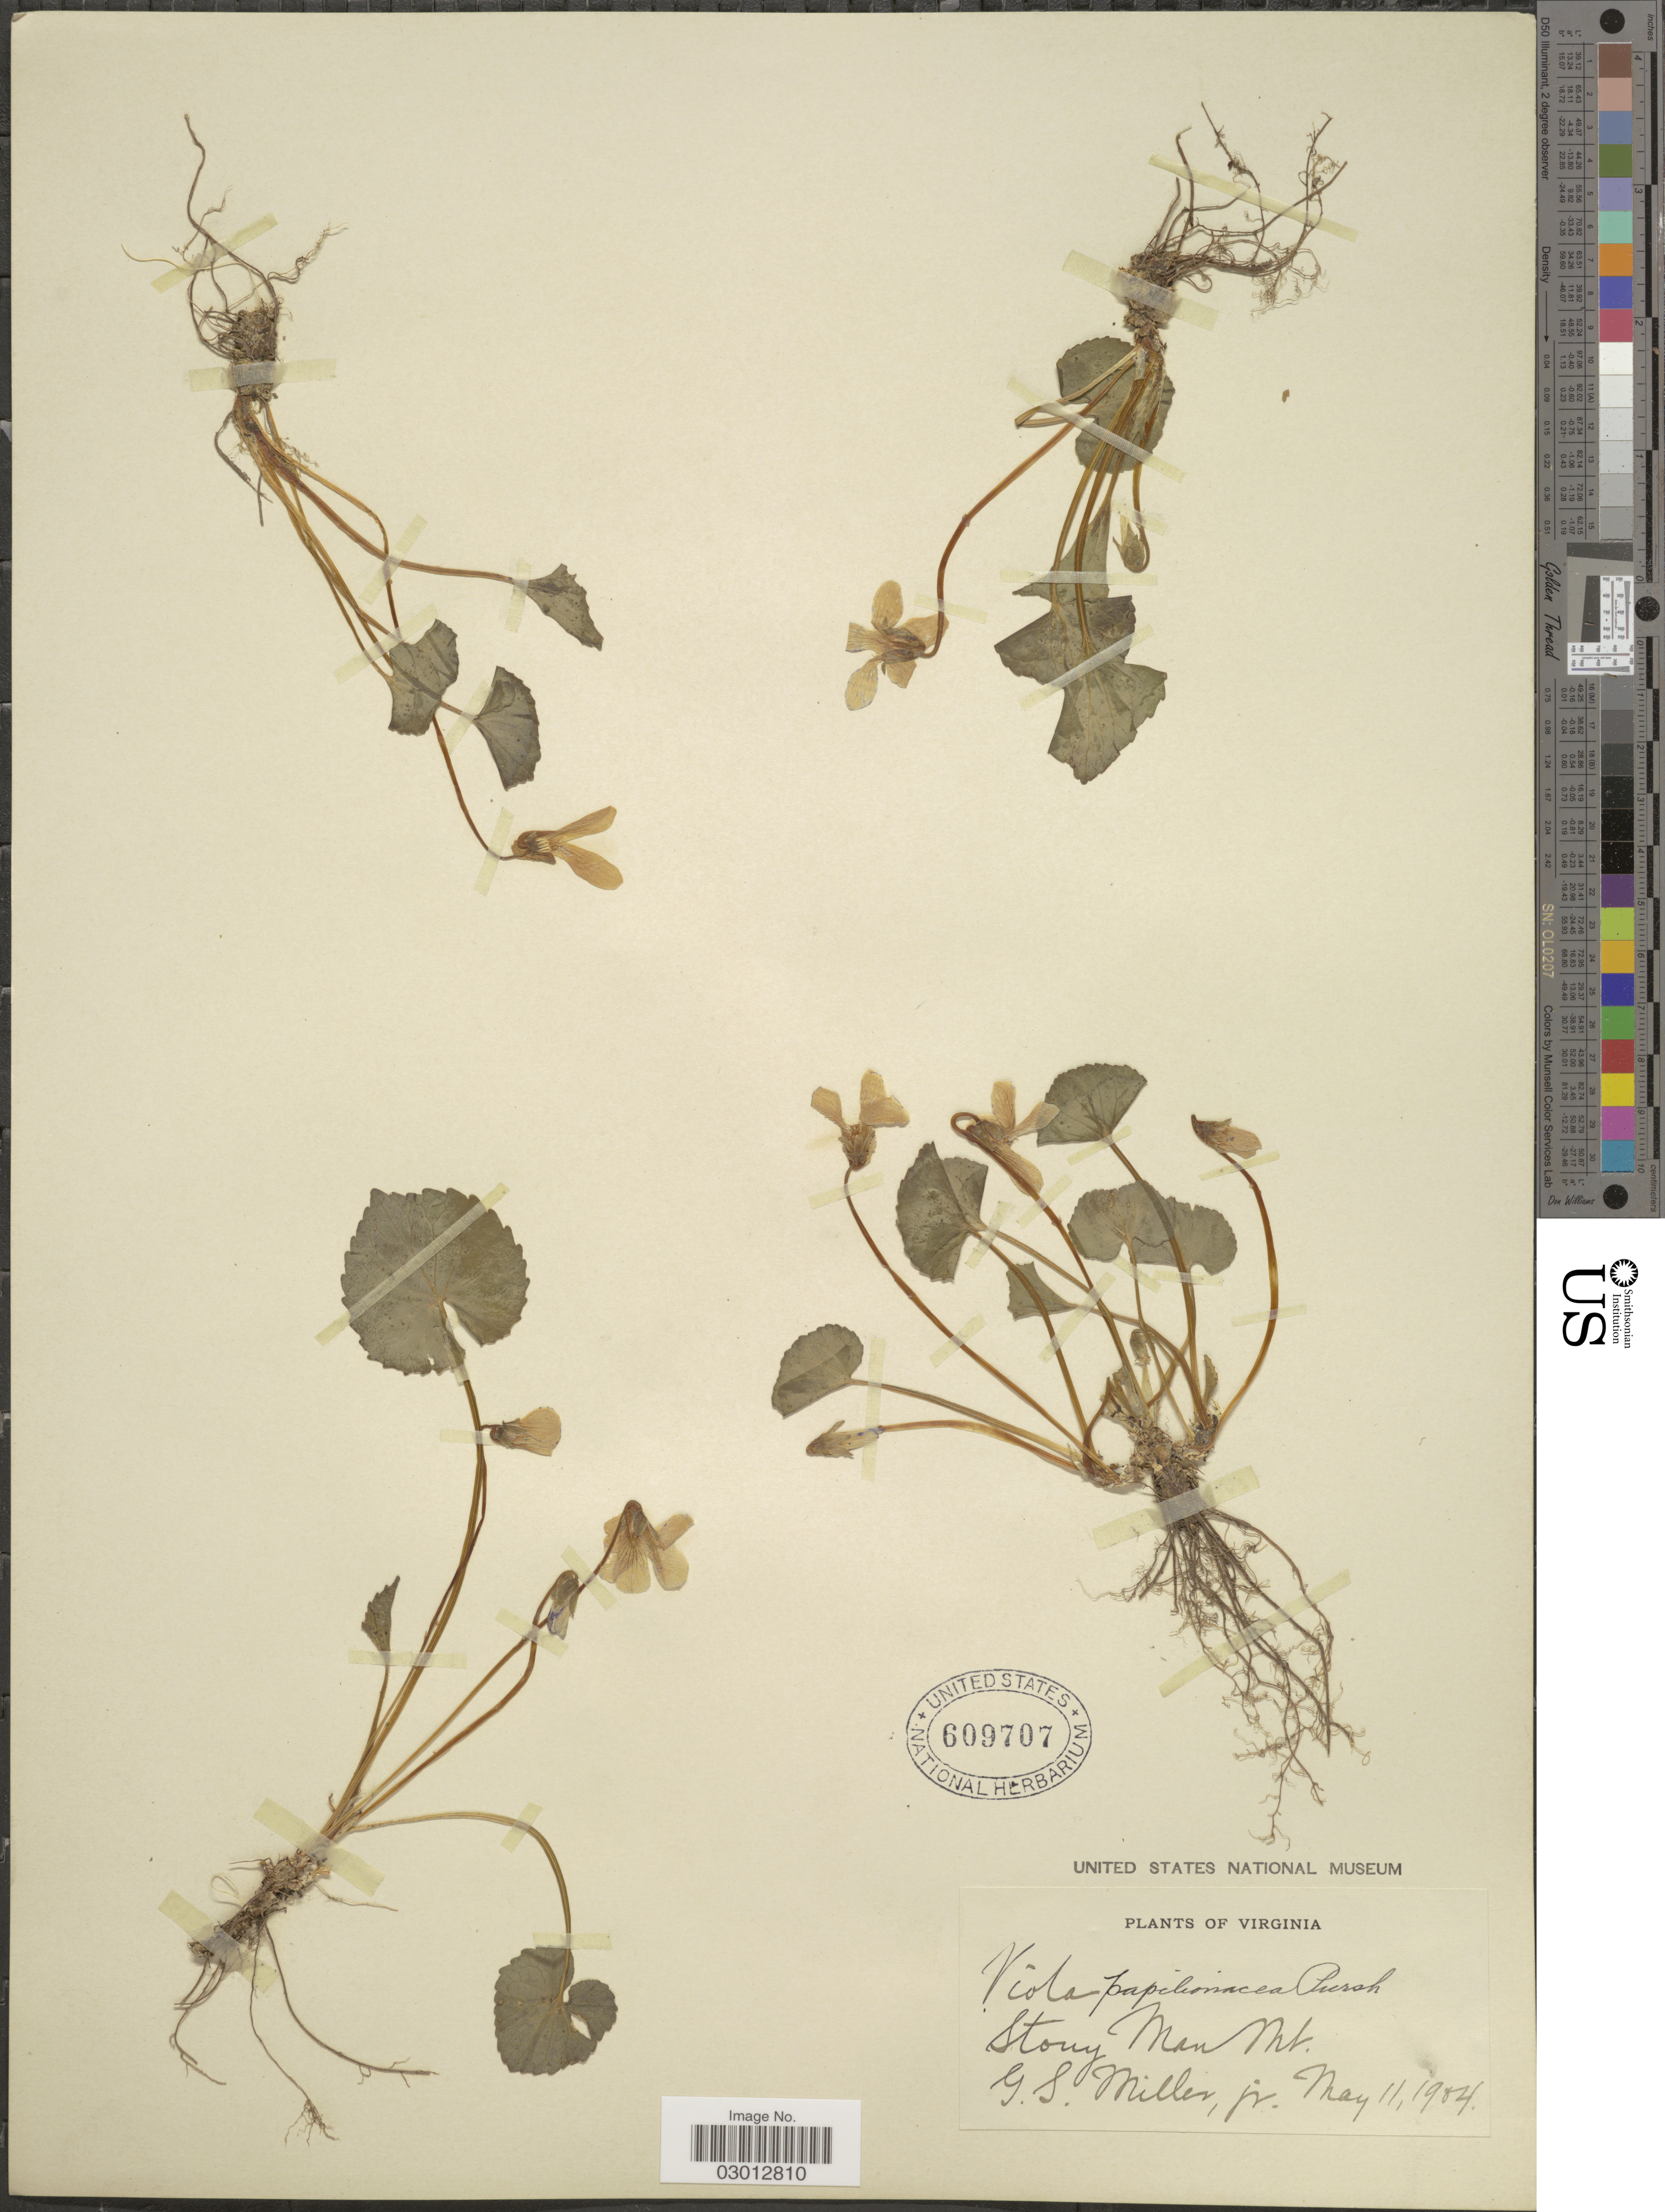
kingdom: Plantae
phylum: Tracheophyta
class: Magnoliopsida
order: Malpighiales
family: Violaceae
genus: Viola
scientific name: Viola papilionacea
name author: Pursh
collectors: G. S. Miller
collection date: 1904-05-11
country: United States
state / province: Virginia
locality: Stony Man Mt.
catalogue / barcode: US 609707